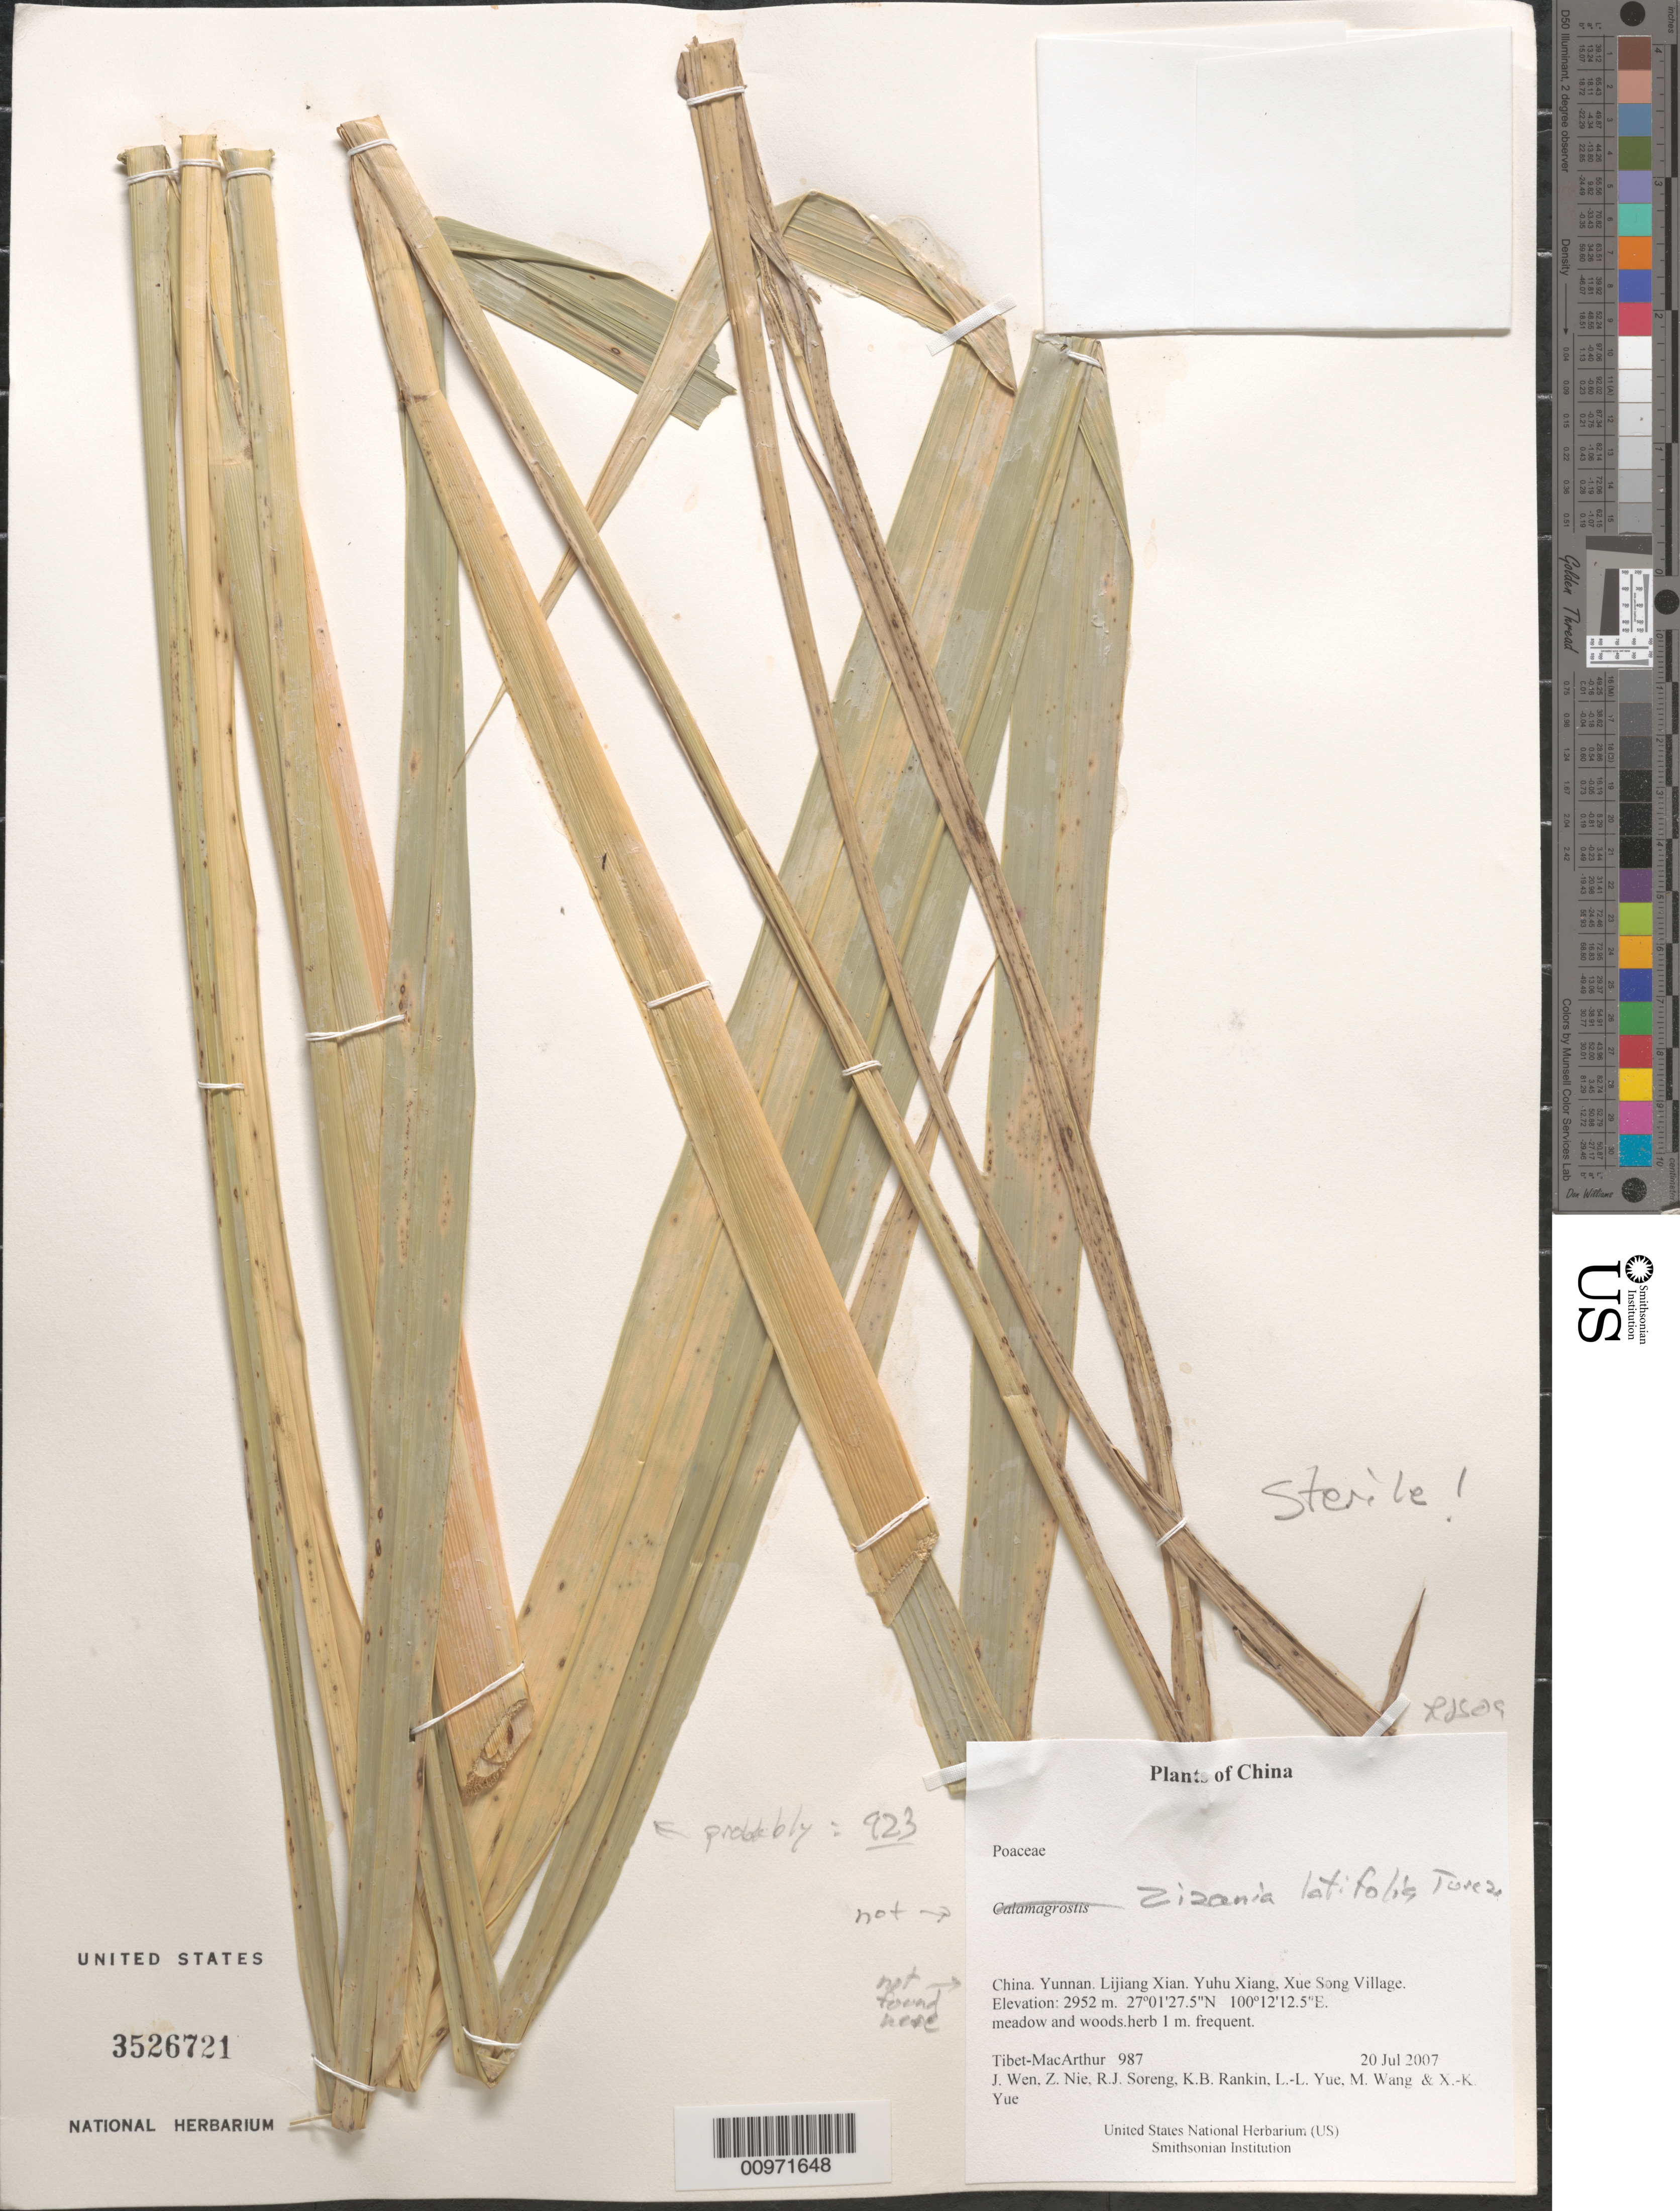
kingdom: Plantae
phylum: Tracheophyta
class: Liliopsida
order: Poales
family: Poaceae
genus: Zizania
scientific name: Zizania latifolia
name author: (Griseb.) Stapf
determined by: Soreng, Robert J., Research Associate (BOT), Smithsonian Institution - National Museum of Natural History (UNITED STATES)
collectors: Tibet-MacArthur, J. Wen, Z. Nie, R. J. Soreng, K. Rankin, L. Yue, M. Wang & X. Yue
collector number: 987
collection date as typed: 20 Jul 2007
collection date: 2007-07-20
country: China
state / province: Yunnan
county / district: Lijiang Xian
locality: Yuhu Xiang, Xue Song Village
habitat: meadow and woods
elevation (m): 2952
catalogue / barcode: US 3526721